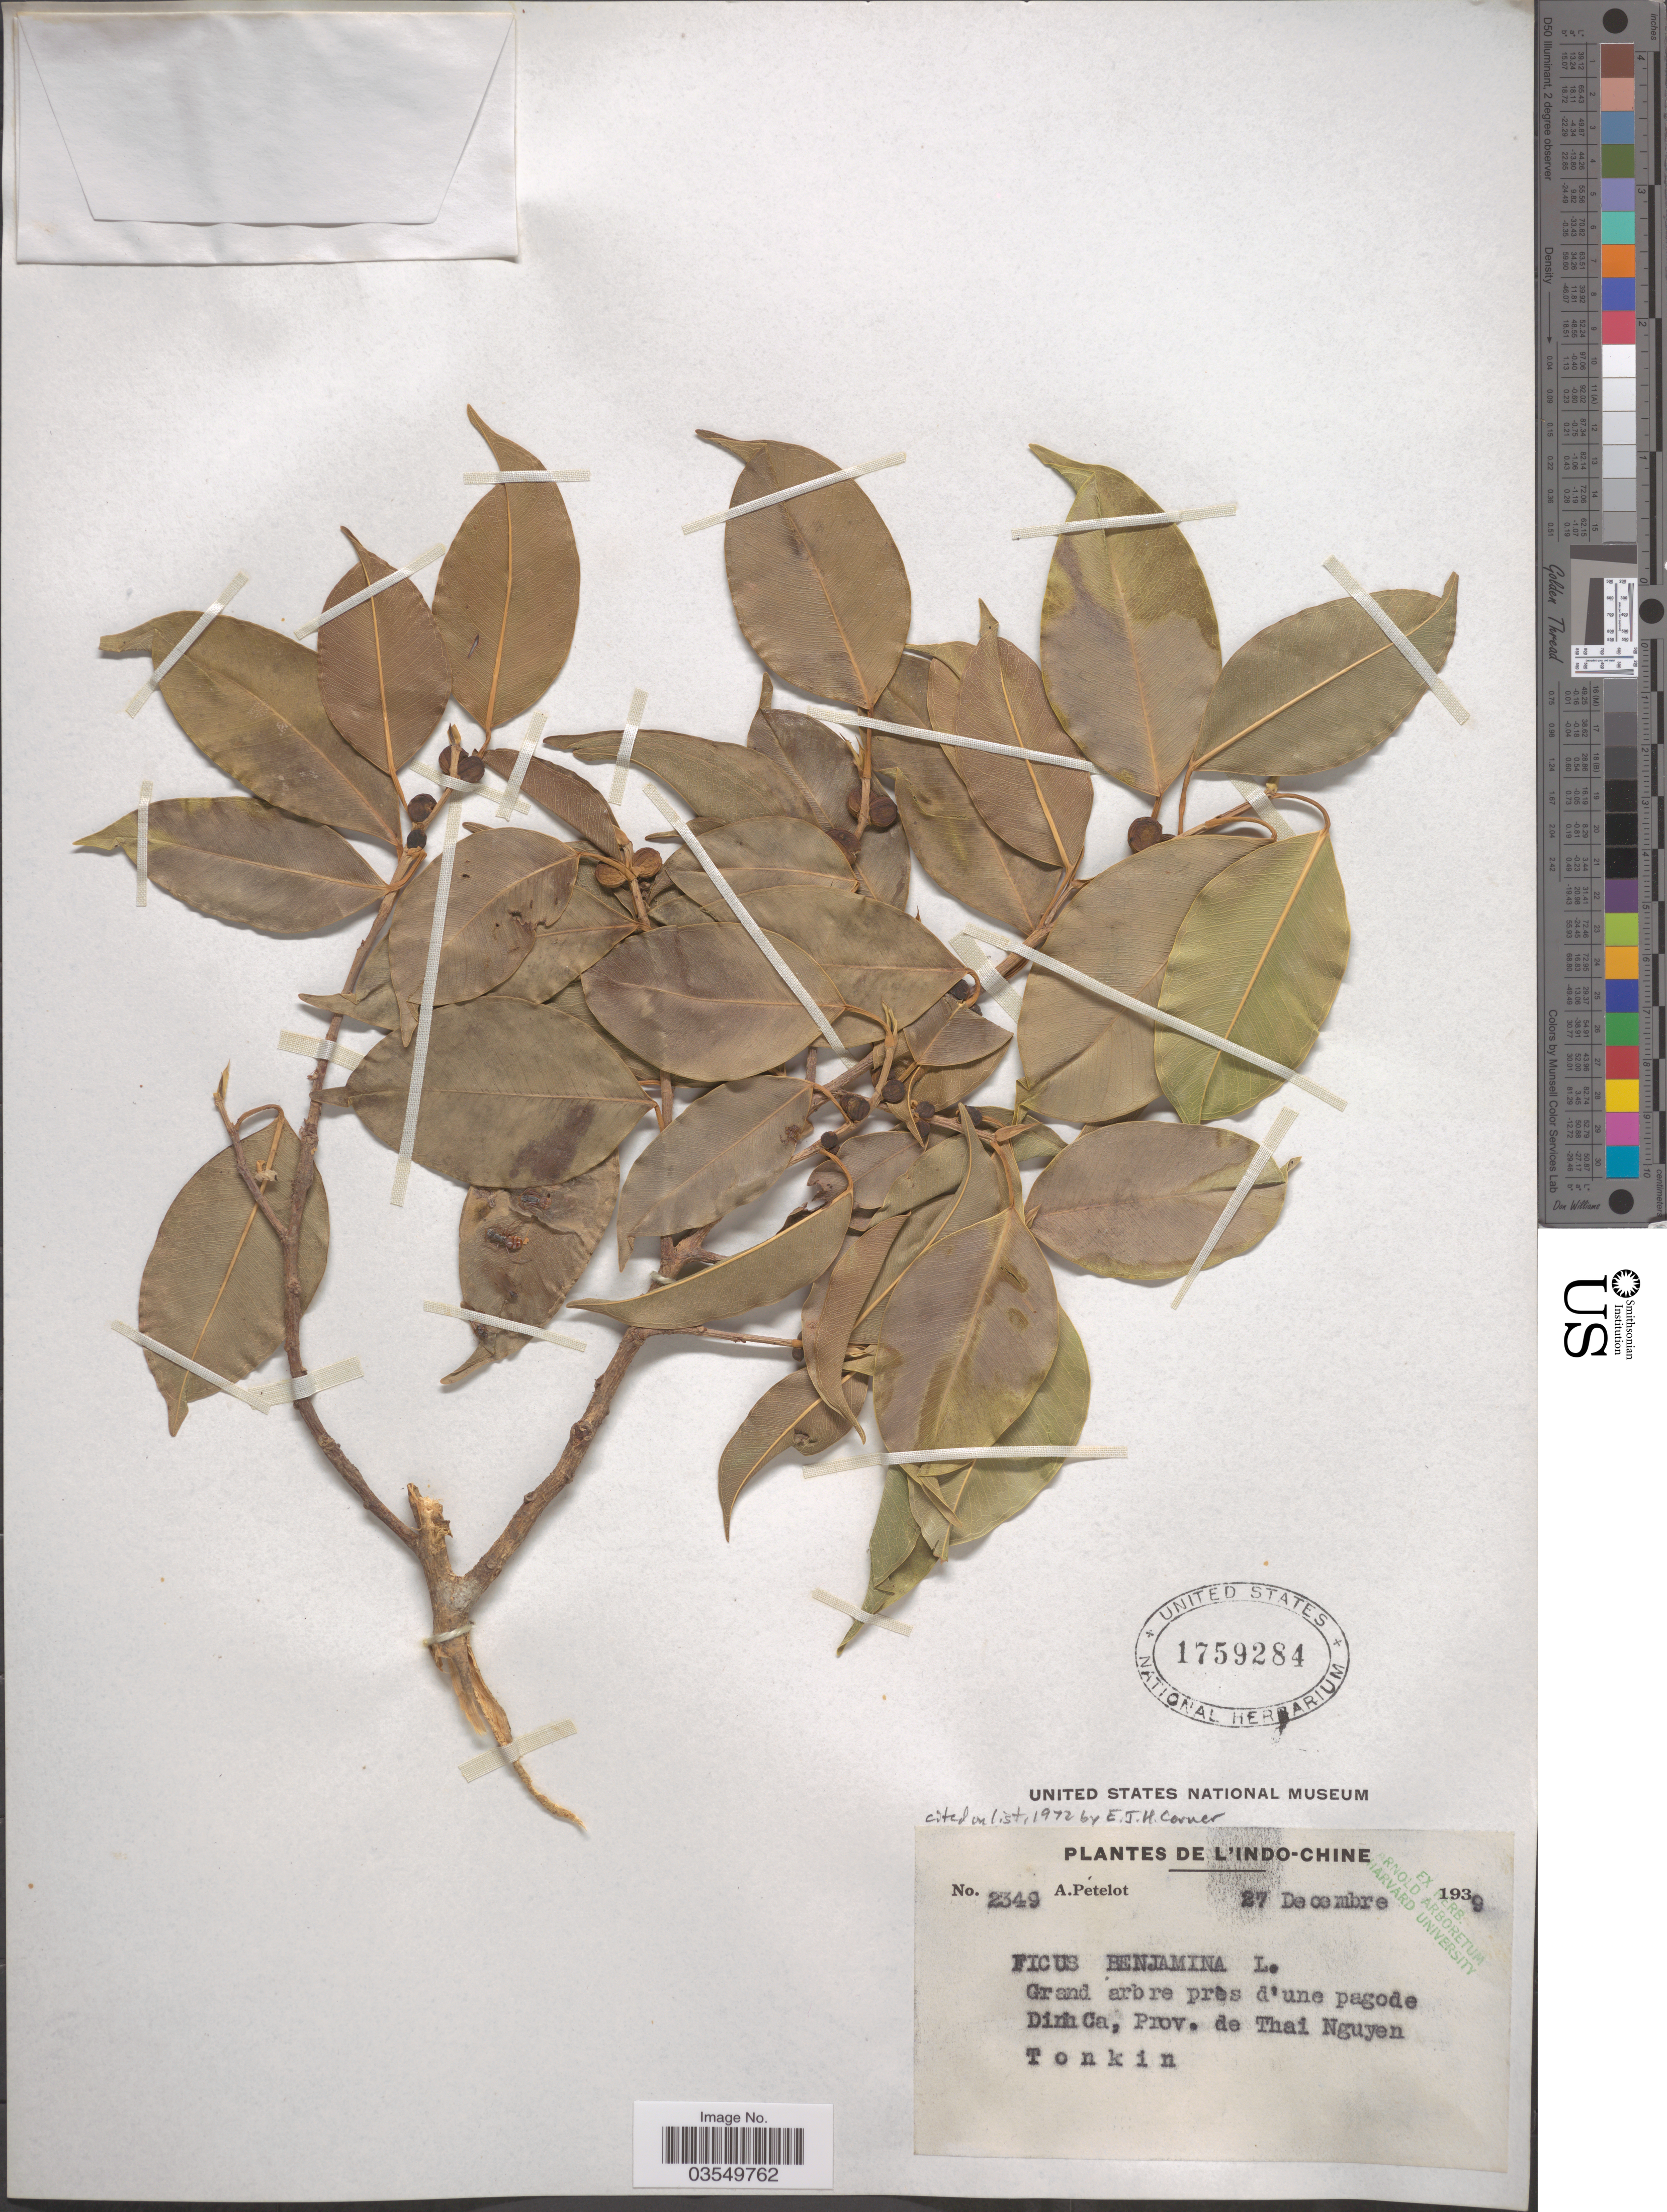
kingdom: Plantae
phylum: Tracheophyta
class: Magnoliopsida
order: Rosales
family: Moraceae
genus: Ficus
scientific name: Ficus benjamina var. benjamina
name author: L.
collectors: A. Petelot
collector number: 2349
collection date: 1939-12-27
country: Vietnam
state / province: Thai Nguyen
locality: Indo-Chine. Dinh Ca. Tonkin.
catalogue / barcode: US 1759284